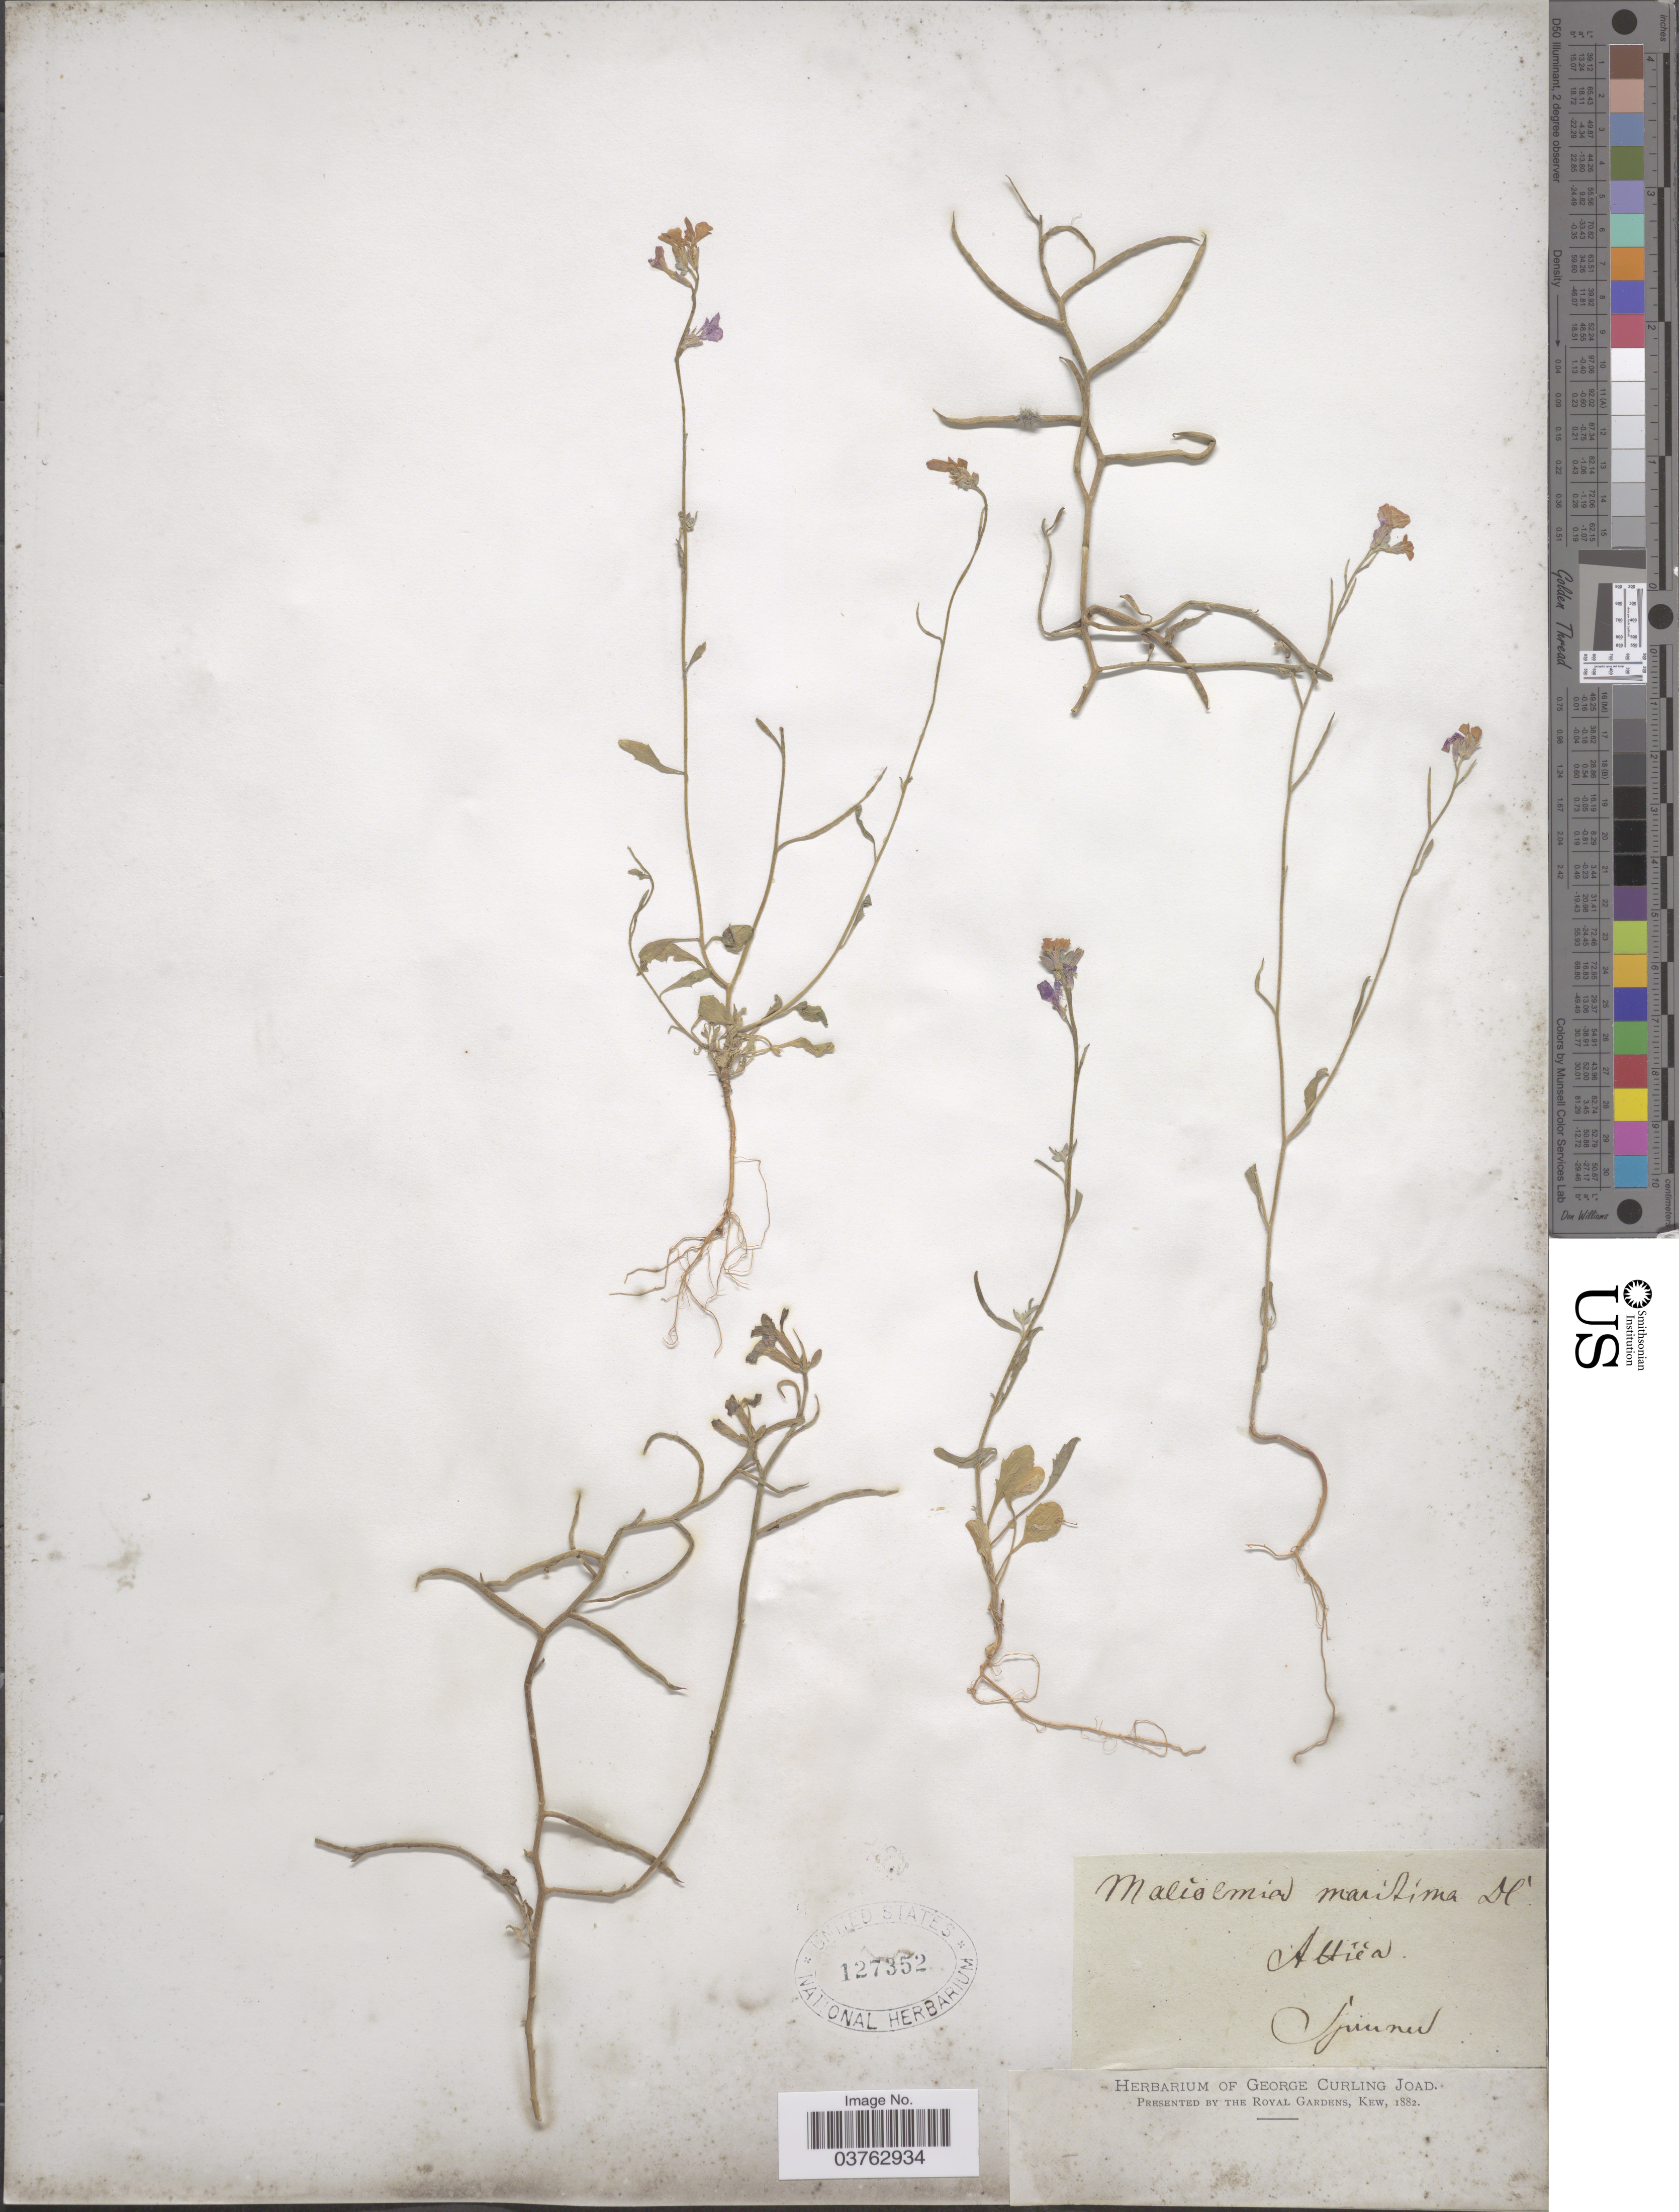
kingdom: Plantae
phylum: Tracheophyta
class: Magnoliopsida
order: Brassicales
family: Brassicaceae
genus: Malcolmia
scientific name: Malcolmia maritima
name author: (L.) W.T. Aiton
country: Greece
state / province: Attica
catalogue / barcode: US 127352